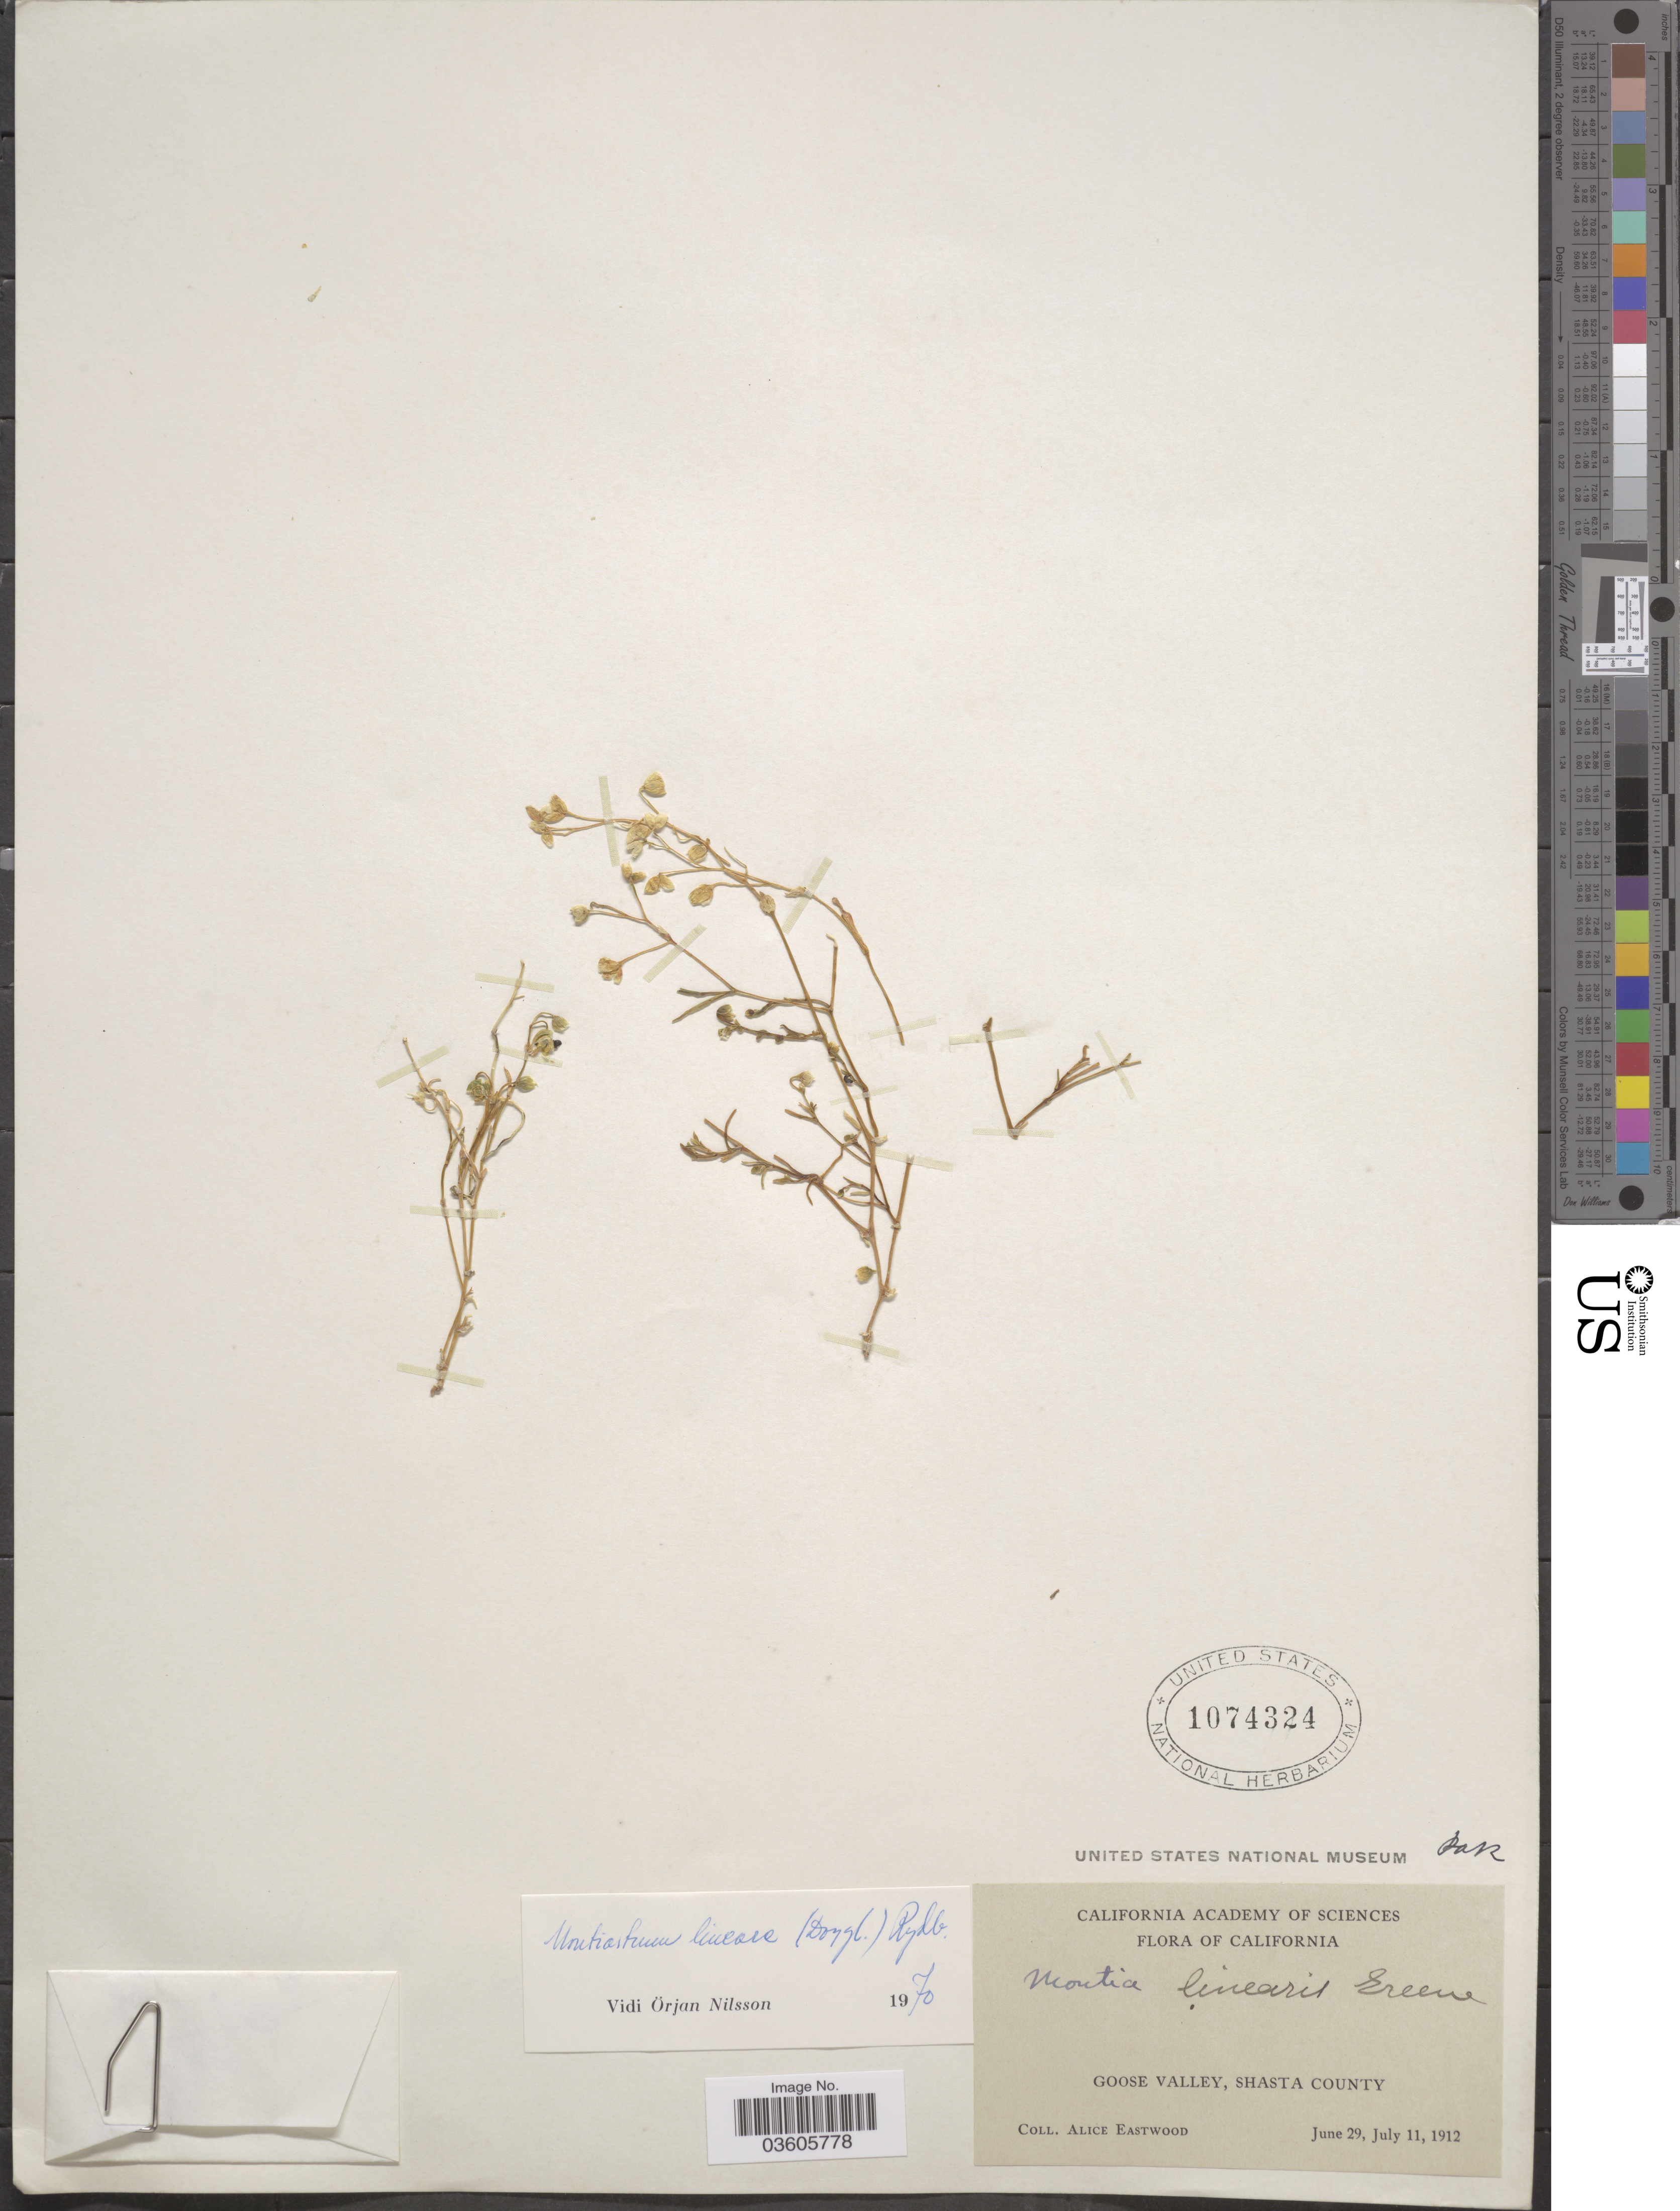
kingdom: Plantae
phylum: Tracheophyta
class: Magnoliopsida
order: Caryophyllales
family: Montiaceae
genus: Montia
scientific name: Montia linearis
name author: (Douglas) Greene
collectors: A. Eastwood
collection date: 1912-06-29/1912-07-11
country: United States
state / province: California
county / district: Shasta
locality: Goose Valley, Shasta County.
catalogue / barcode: US 1074324